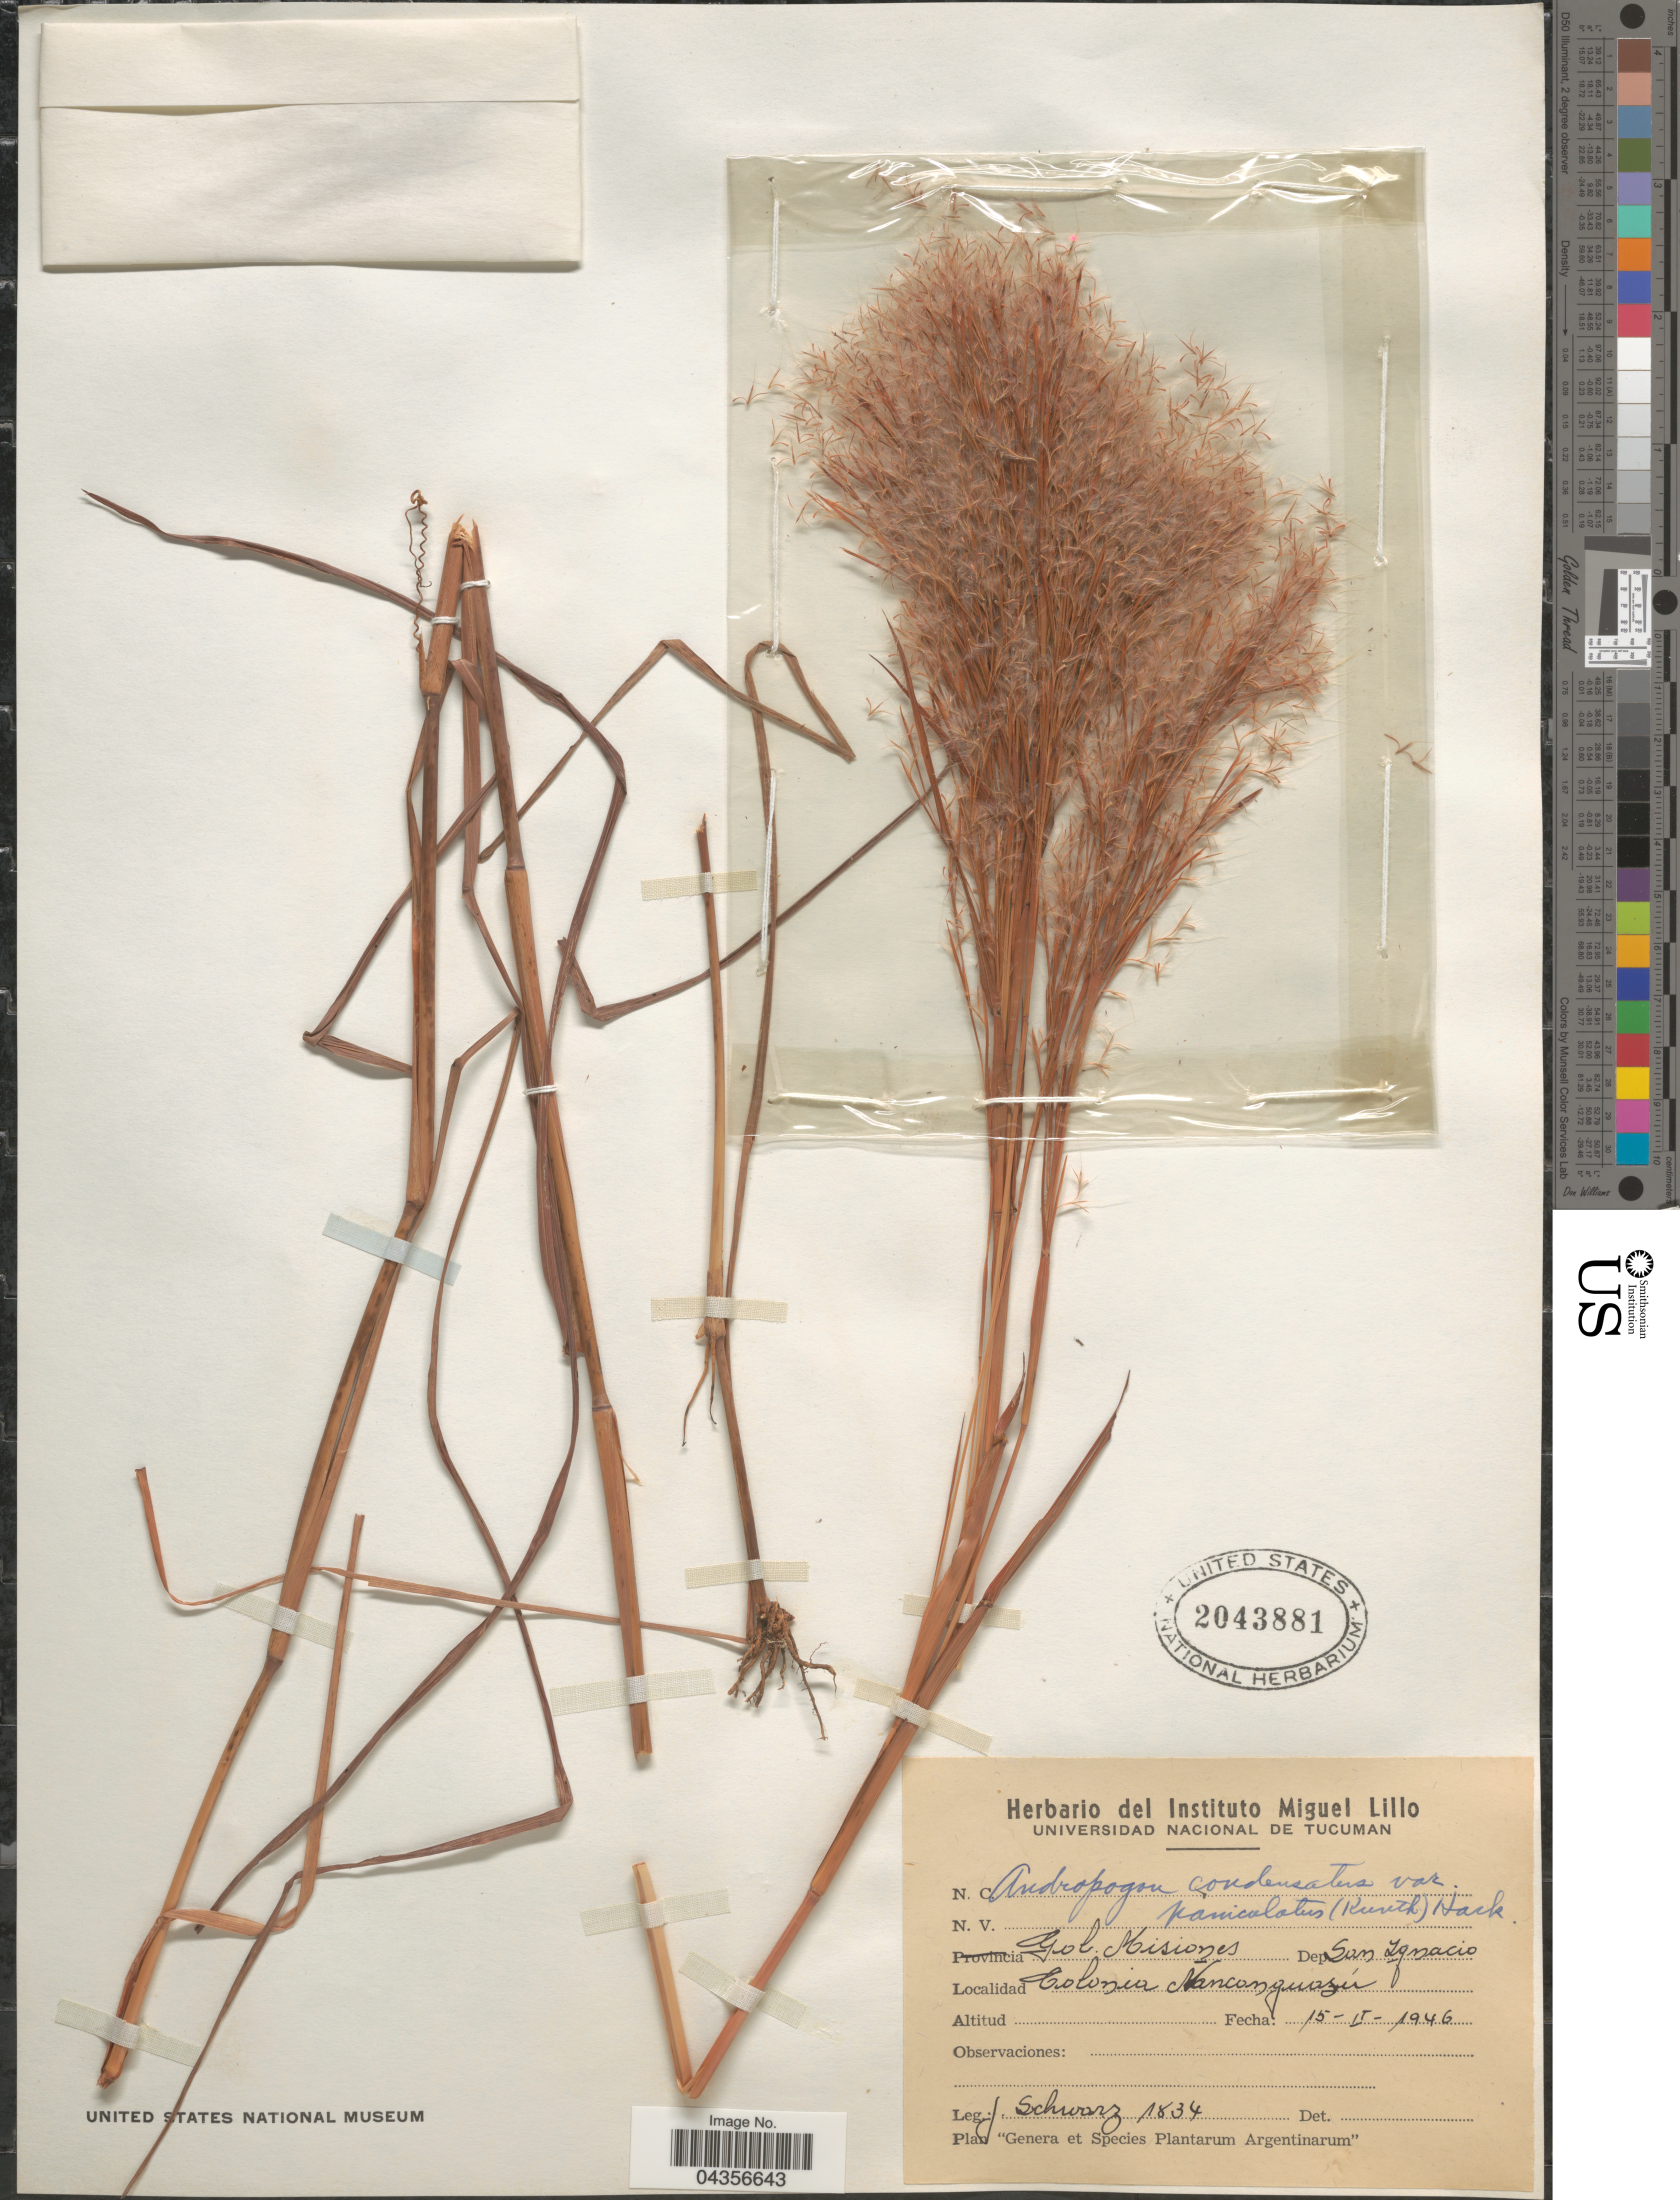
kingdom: Plantae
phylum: Tracheophyta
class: Liliopsida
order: Poales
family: Poaceae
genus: Schizachyrium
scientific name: Schizachyrium microstachyum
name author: (Desv. ex Ham.) Roseng. et al.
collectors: J. Schwarz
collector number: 1834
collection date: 1946-02-15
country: Argentina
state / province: Misiones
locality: Gob. Misiones. Dep. San Ignacio. Colonia Ñacanguazú.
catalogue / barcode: US 2043881